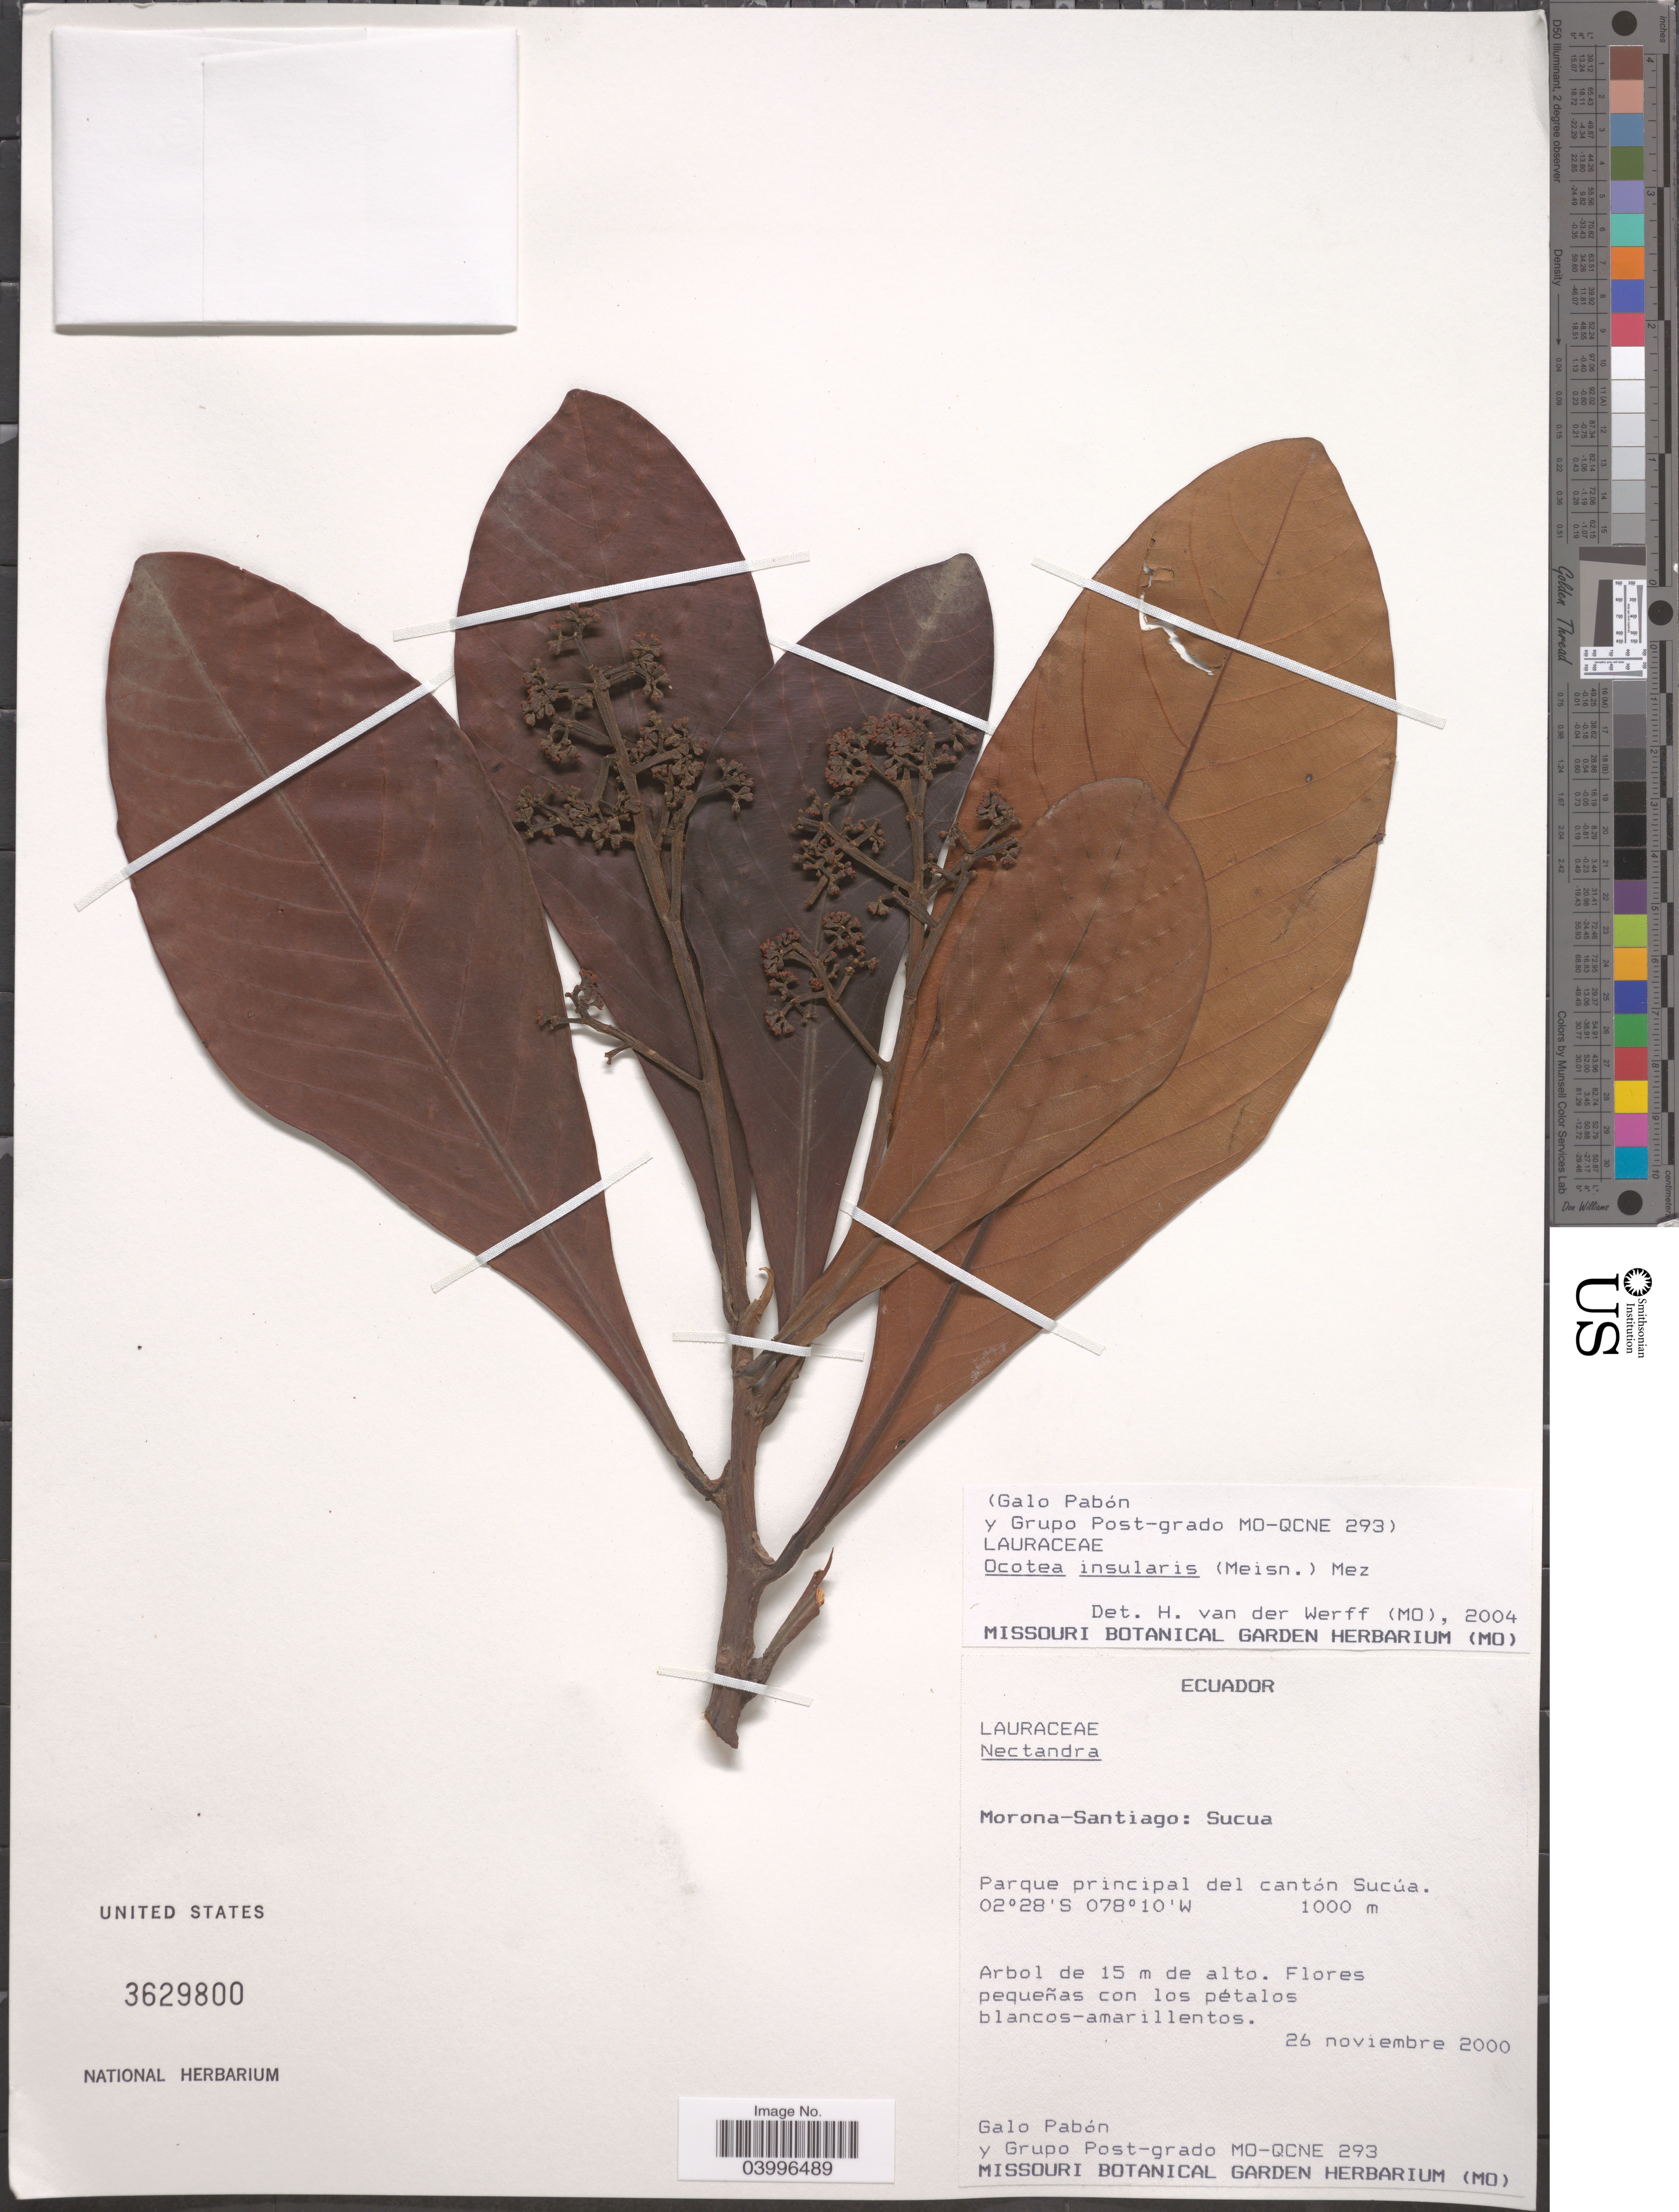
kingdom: Plantae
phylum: Tracheophyta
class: Magnoliopsida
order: Laurales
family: Lauraceae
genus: Ocotea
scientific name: Ocotea insularis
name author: (Meisn.) Mez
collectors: G. Pabón & Grupo Post-Grado MO-QCNE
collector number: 293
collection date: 2000-11-26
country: Ecuador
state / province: Morona-Santiago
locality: Sucua. Parque principal del cantón Sucúa.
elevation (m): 1000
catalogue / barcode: US 3629800